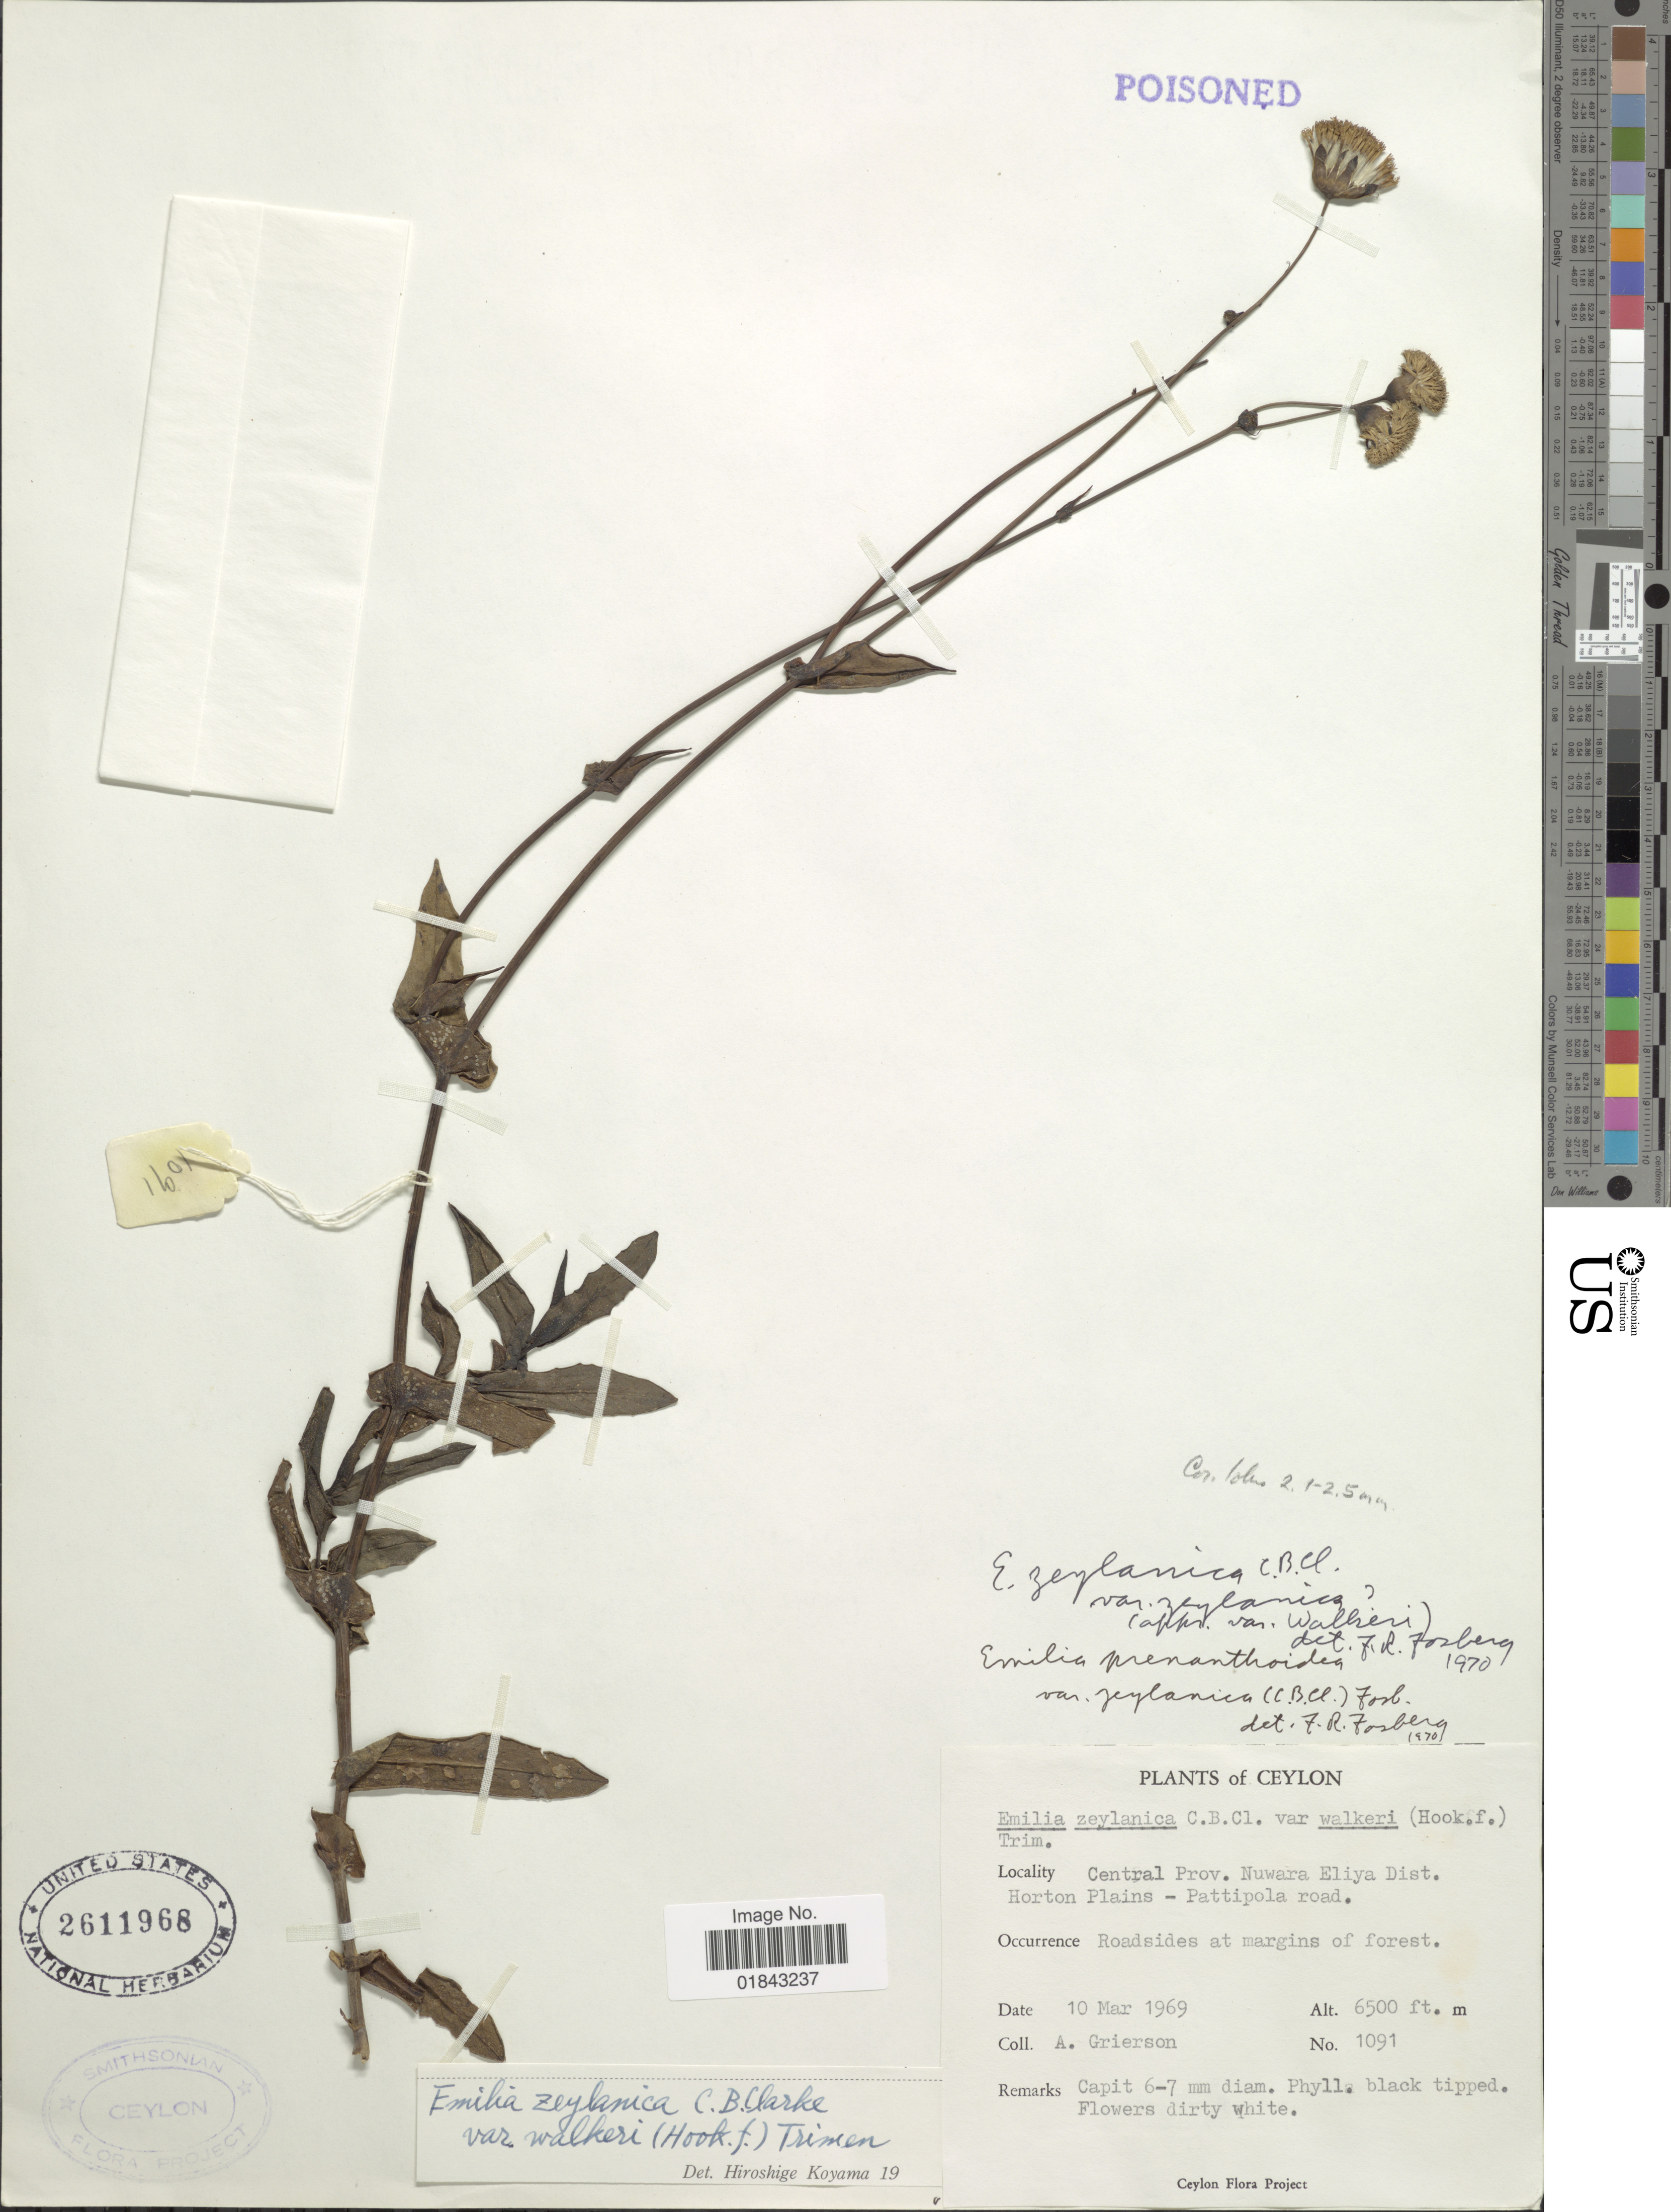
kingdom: Plantae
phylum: Tracheophyta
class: Magnoliopsida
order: Asterales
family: Asteraceae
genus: Emilia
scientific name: Emilia zeylanica var. walkeri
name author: (Hook. f.) Trimen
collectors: A. Grierson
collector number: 1091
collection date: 1969-03-10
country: Sri Lanka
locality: Ceylon, Central Prov. Nuwara Eliya Dist., Horton Plains- Pattipola road, roadsides at margins of forest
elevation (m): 1981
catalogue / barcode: US 2611968